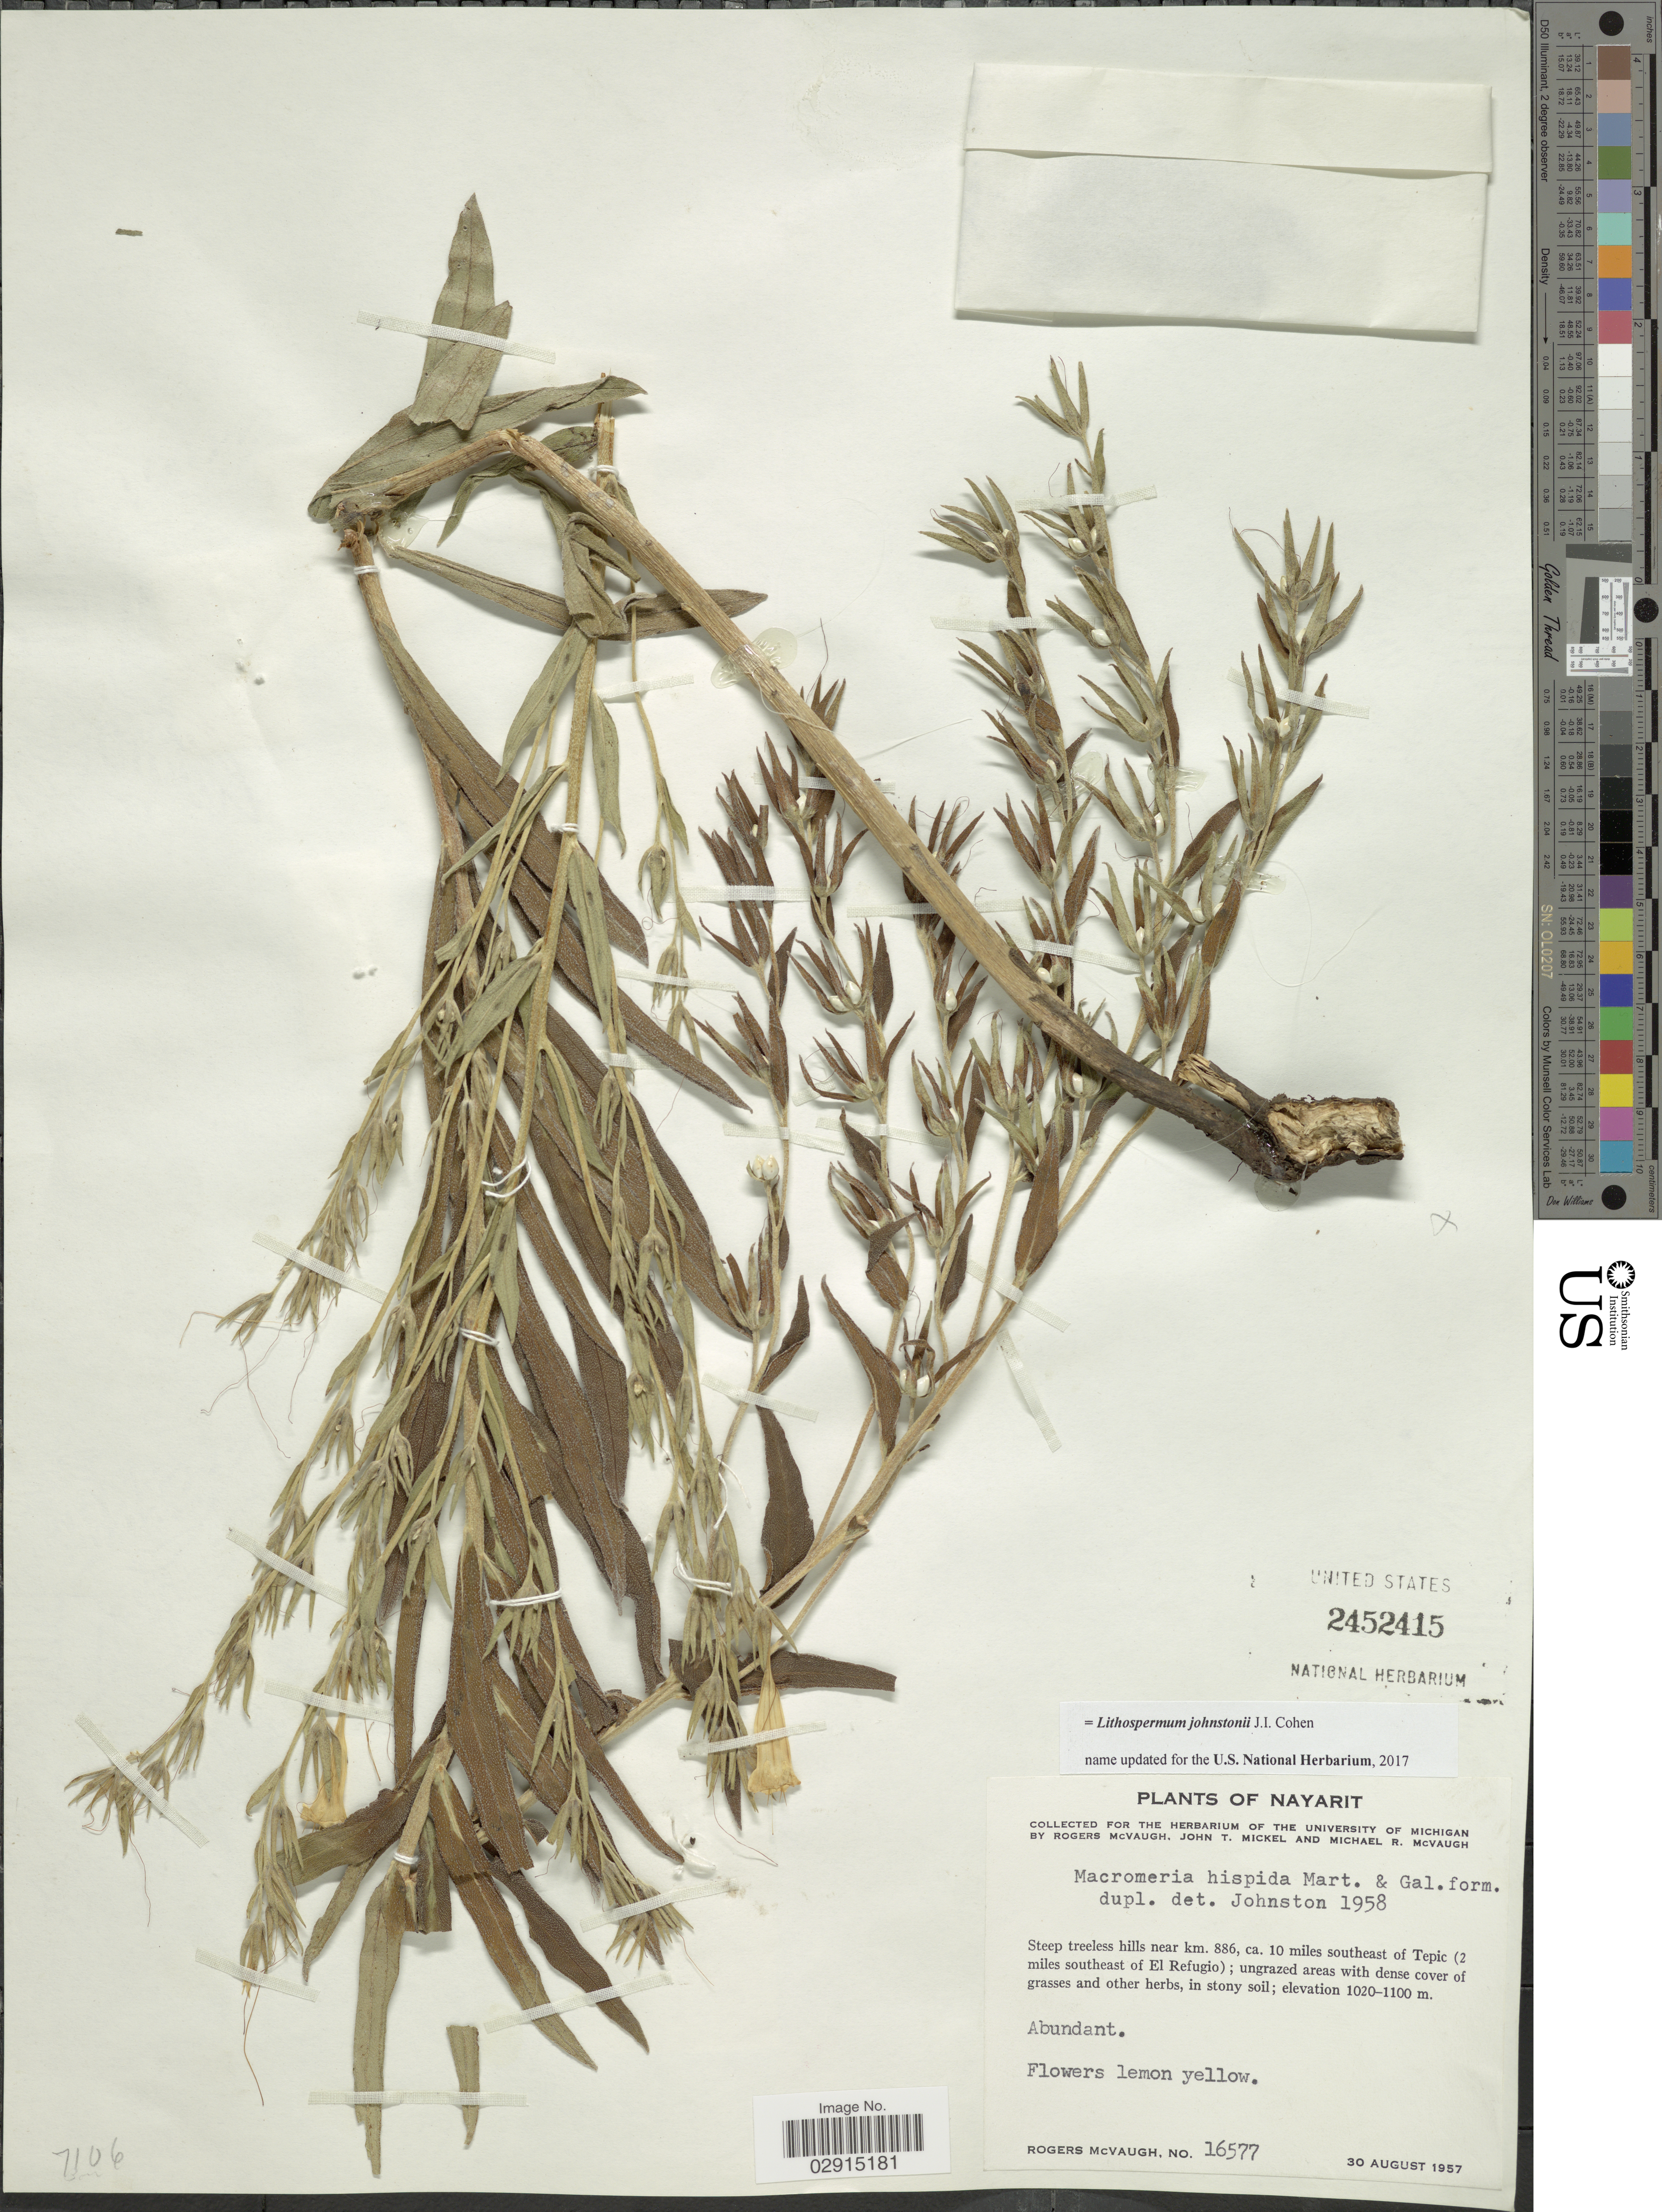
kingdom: Plantae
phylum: Tracheophyta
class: Magnoliopsida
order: Boraginales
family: Boraginaceae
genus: Lithospermum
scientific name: Lithospermum johnstonii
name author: Cohen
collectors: R. McVaugh, J. T. Mickel & M. R. McVaugh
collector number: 16577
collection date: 1957-08-30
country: Mexico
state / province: Nayarit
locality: Steep treeless hills near km. 886, ca. 10 miles southeast of Tepic (2 miles southeast of El Refugio).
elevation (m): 1020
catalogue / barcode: US 2452415